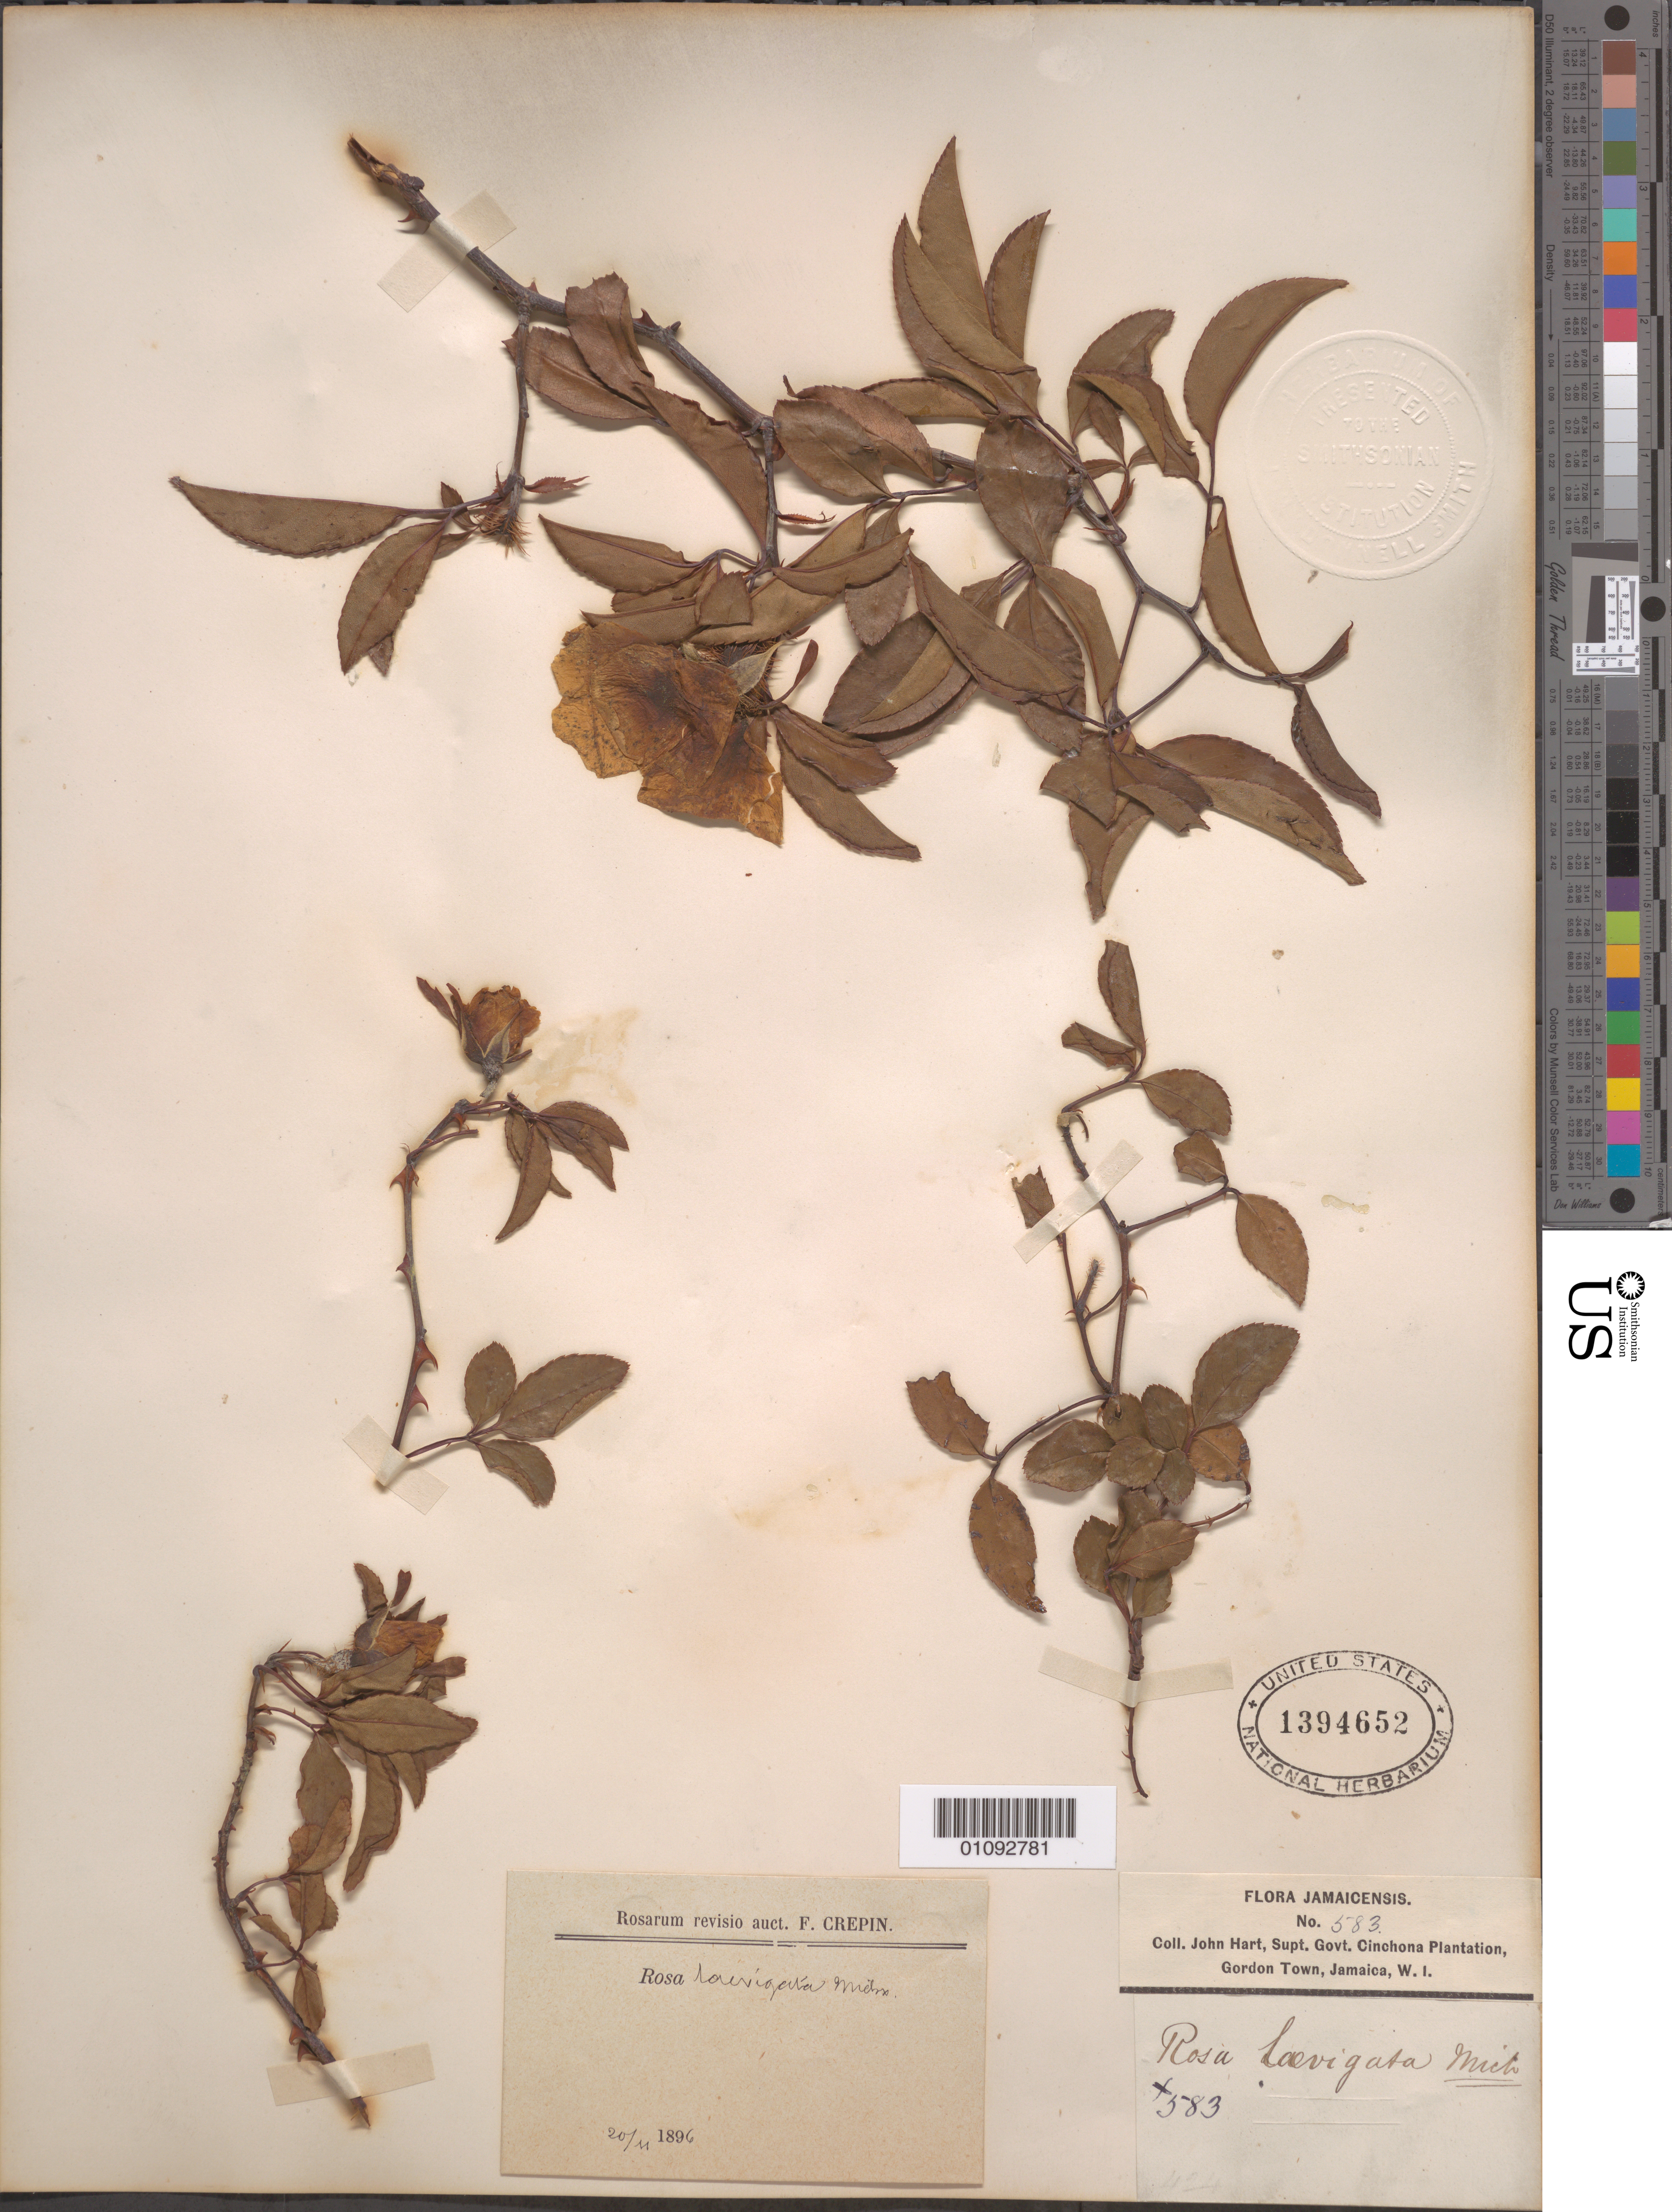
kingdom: Plantae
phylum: Tracheophyta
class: Magnoliopsida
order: Rosales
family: Rosaceae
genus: Rosa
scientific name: Rosa laevigata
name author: Michx.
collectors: J. Hart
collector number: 583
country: Jamaica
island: Jamaica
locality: Cinchona Plantation, Gordon Town.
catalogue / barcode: US 1394652